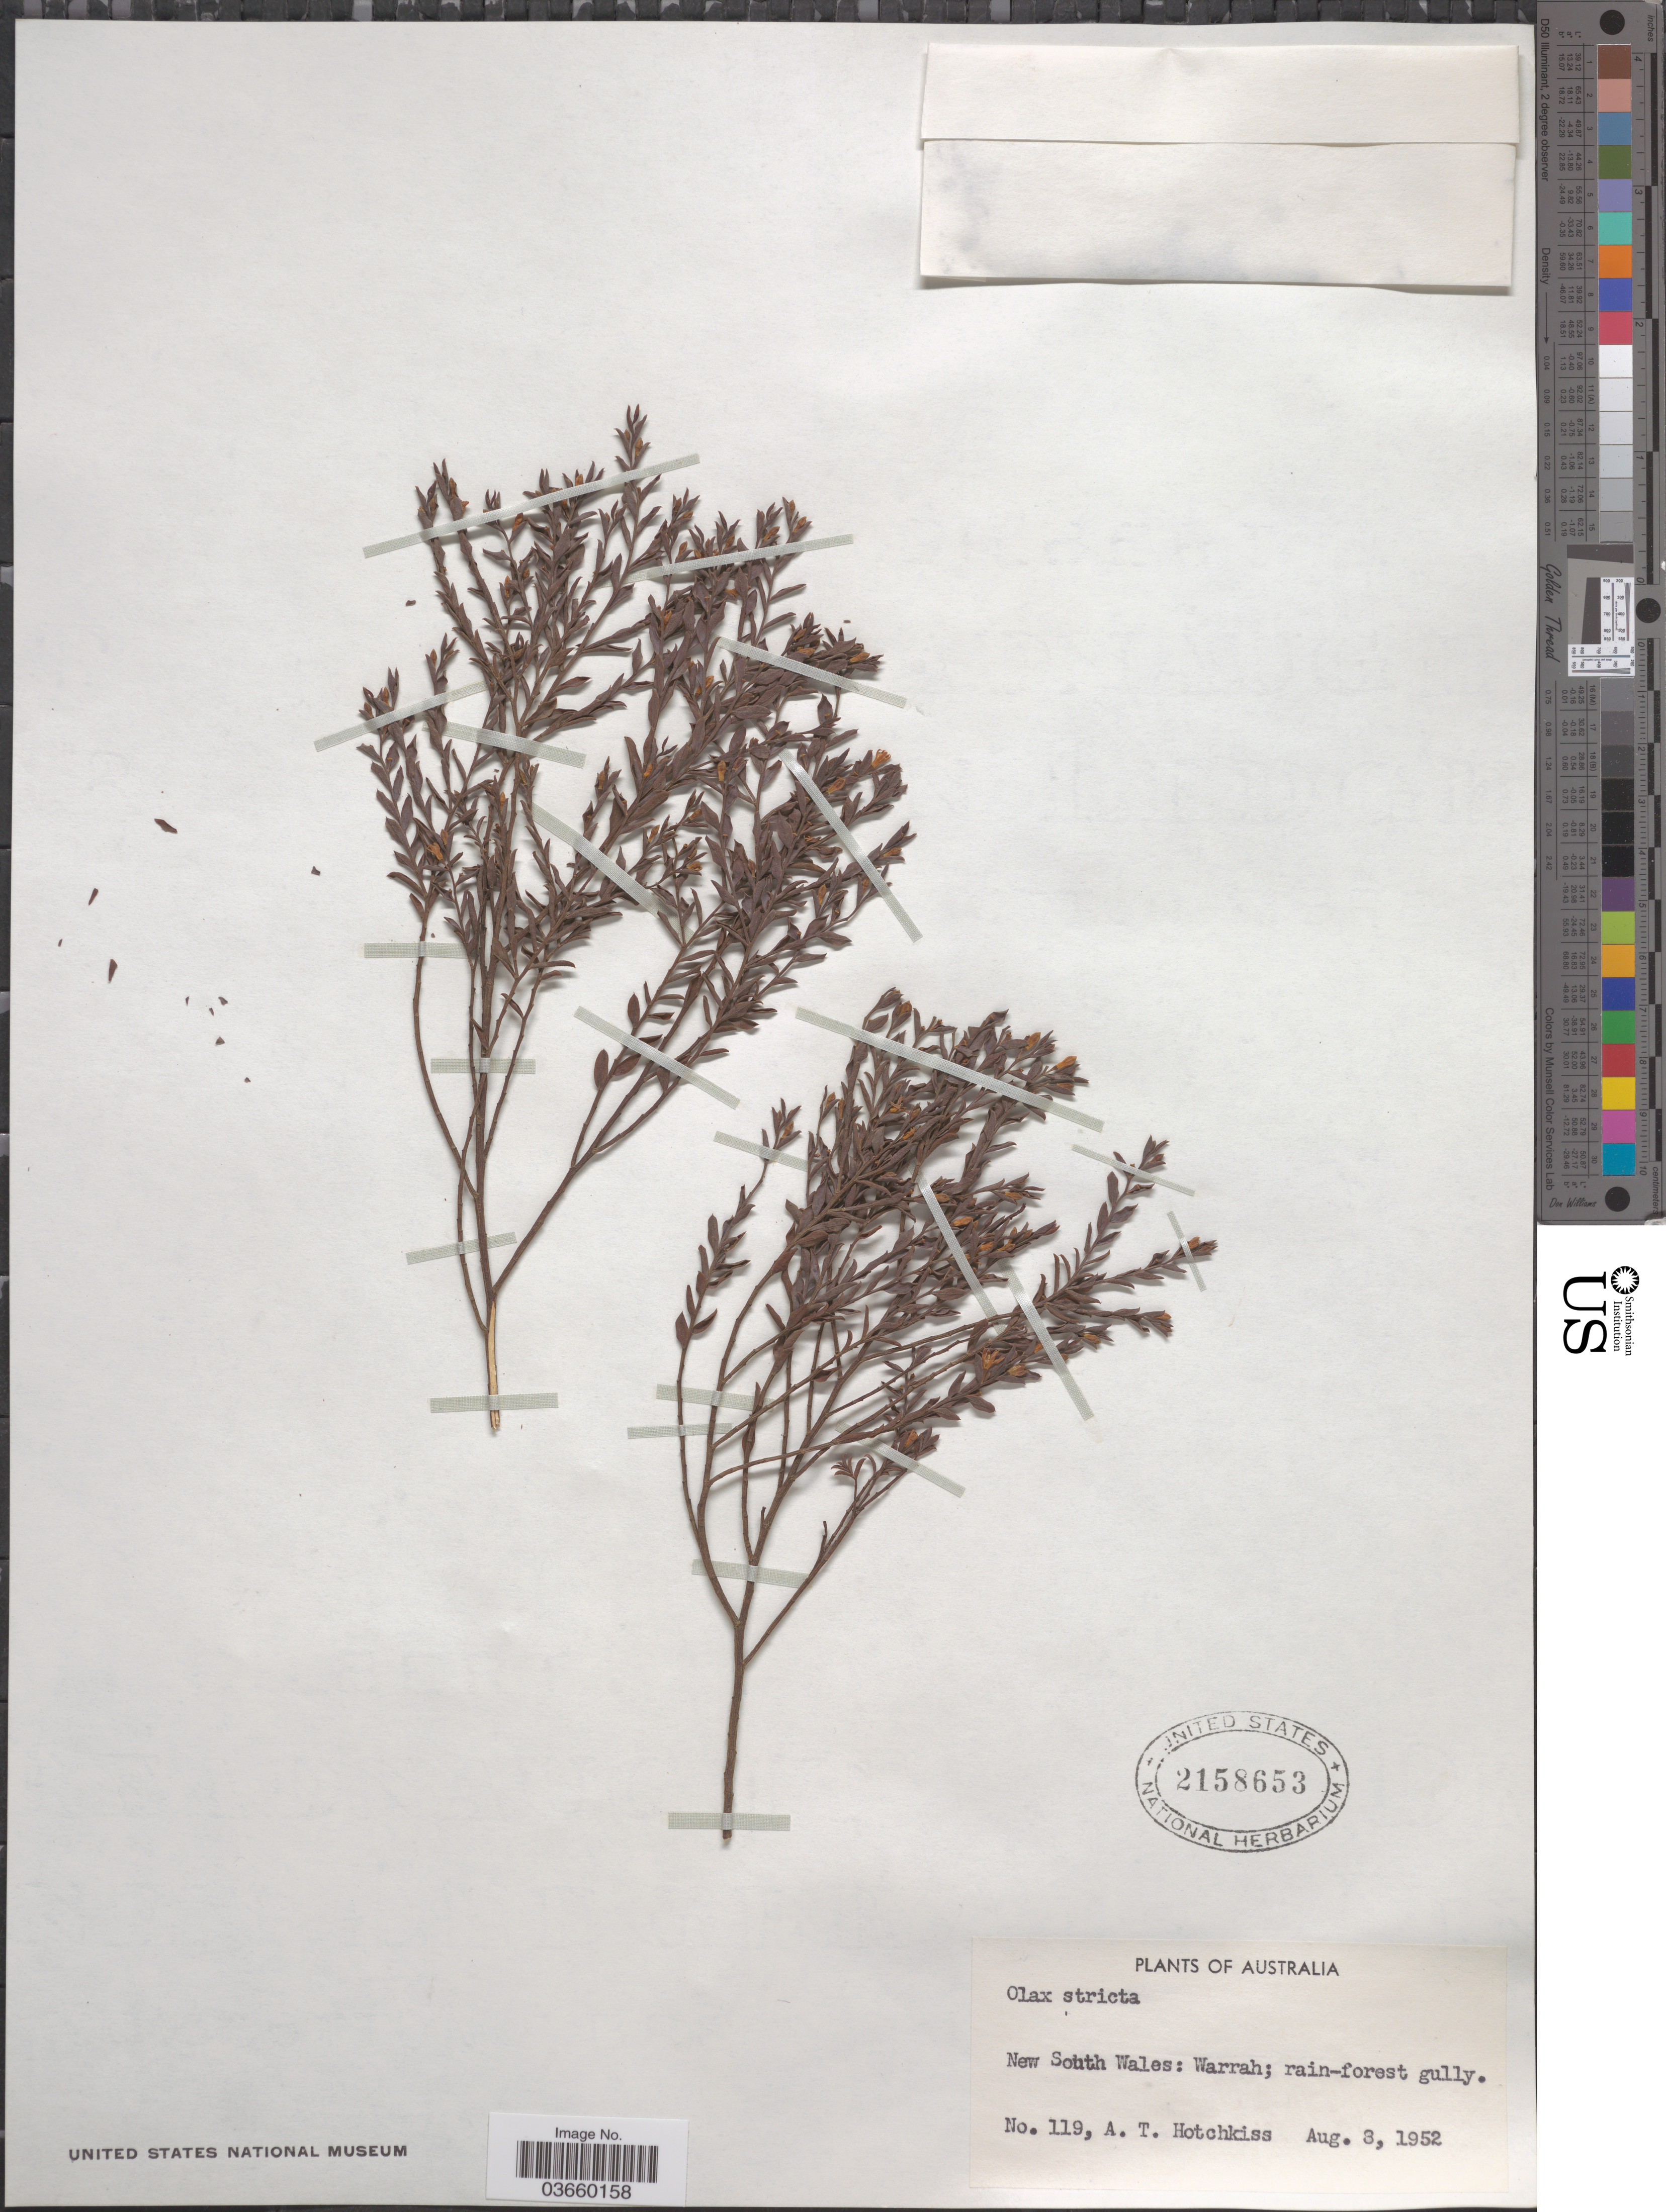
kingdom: Plantae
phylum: Tracheophyta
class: Magnoliopsida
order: Santalales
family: Olacaceae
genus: Olax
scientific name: Olax stricta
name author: R. Br.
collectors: A. Hotchkiss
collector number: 119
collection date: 1952-08-08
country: Australia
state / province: New South Wales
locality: Warrah.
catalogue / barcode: US 2158653